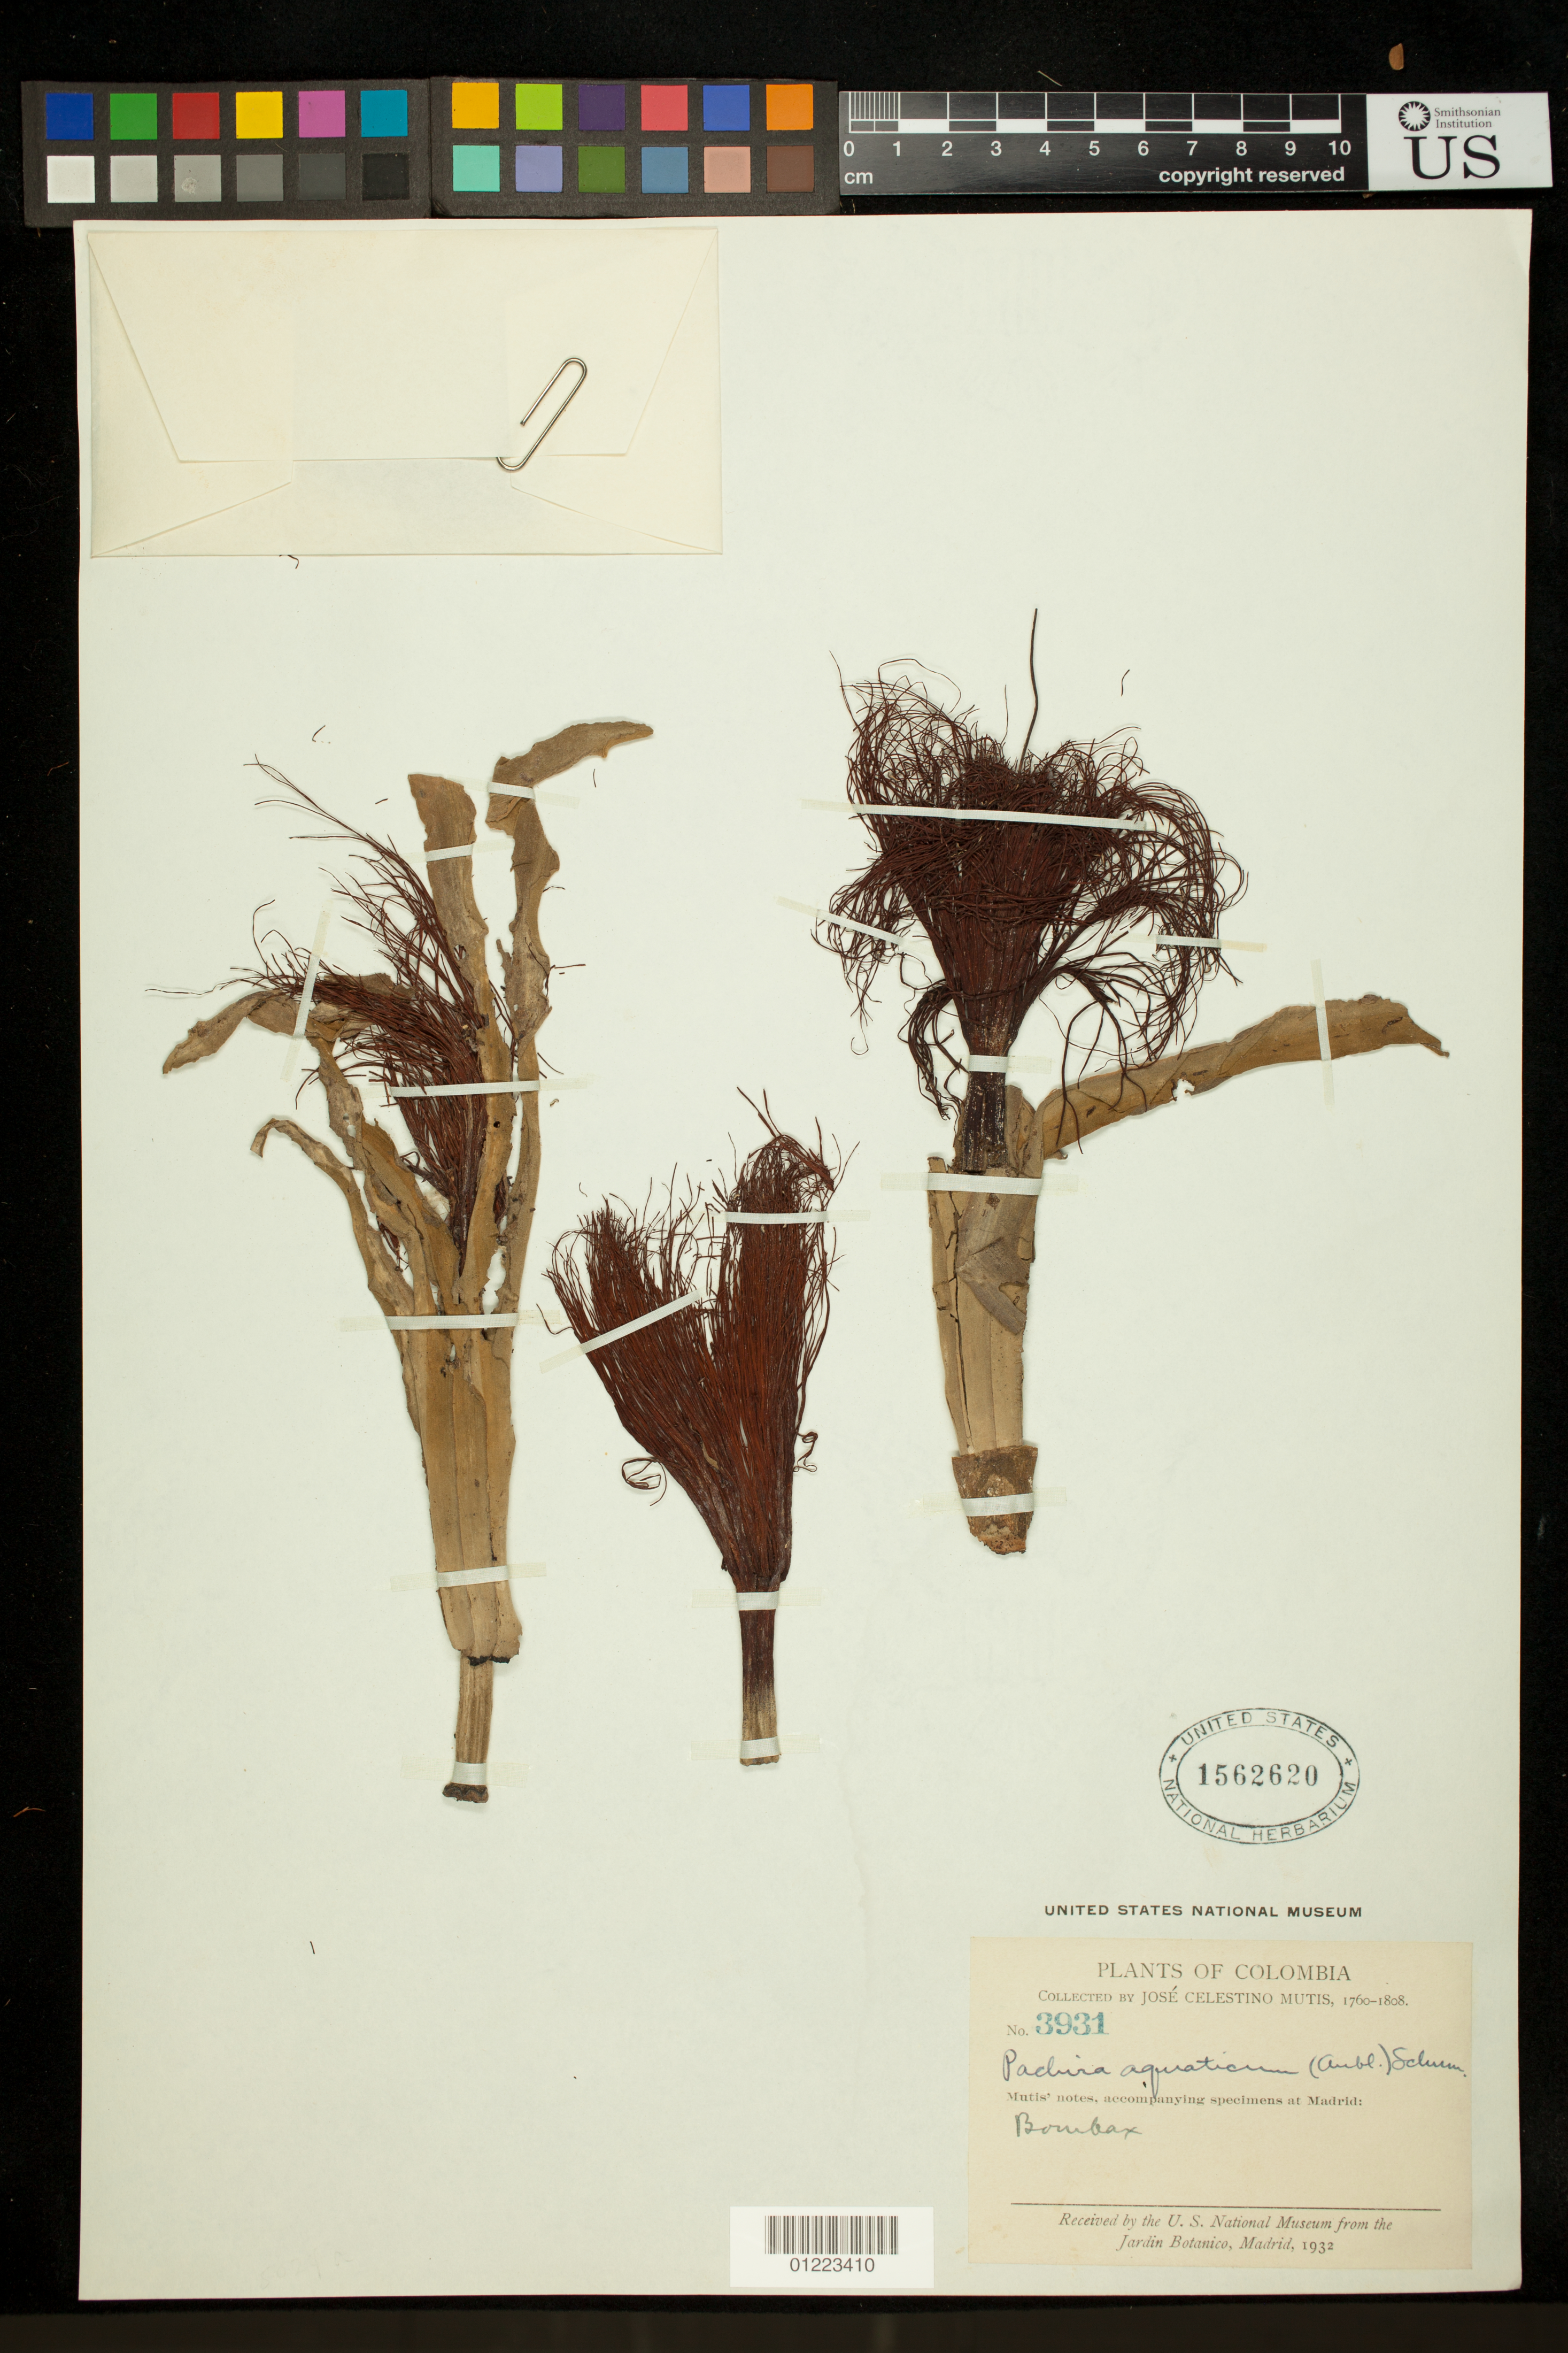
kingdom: Plantae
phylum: Tracheophyta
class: Magnoliopsida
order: Malvales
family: Malvaceae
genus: Pachira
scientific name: Pachira aquatica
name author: Aubl.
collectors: J. C. B. Mutis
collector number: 3931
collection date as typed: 1760/1808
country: Colombia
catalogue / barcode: US 1562620